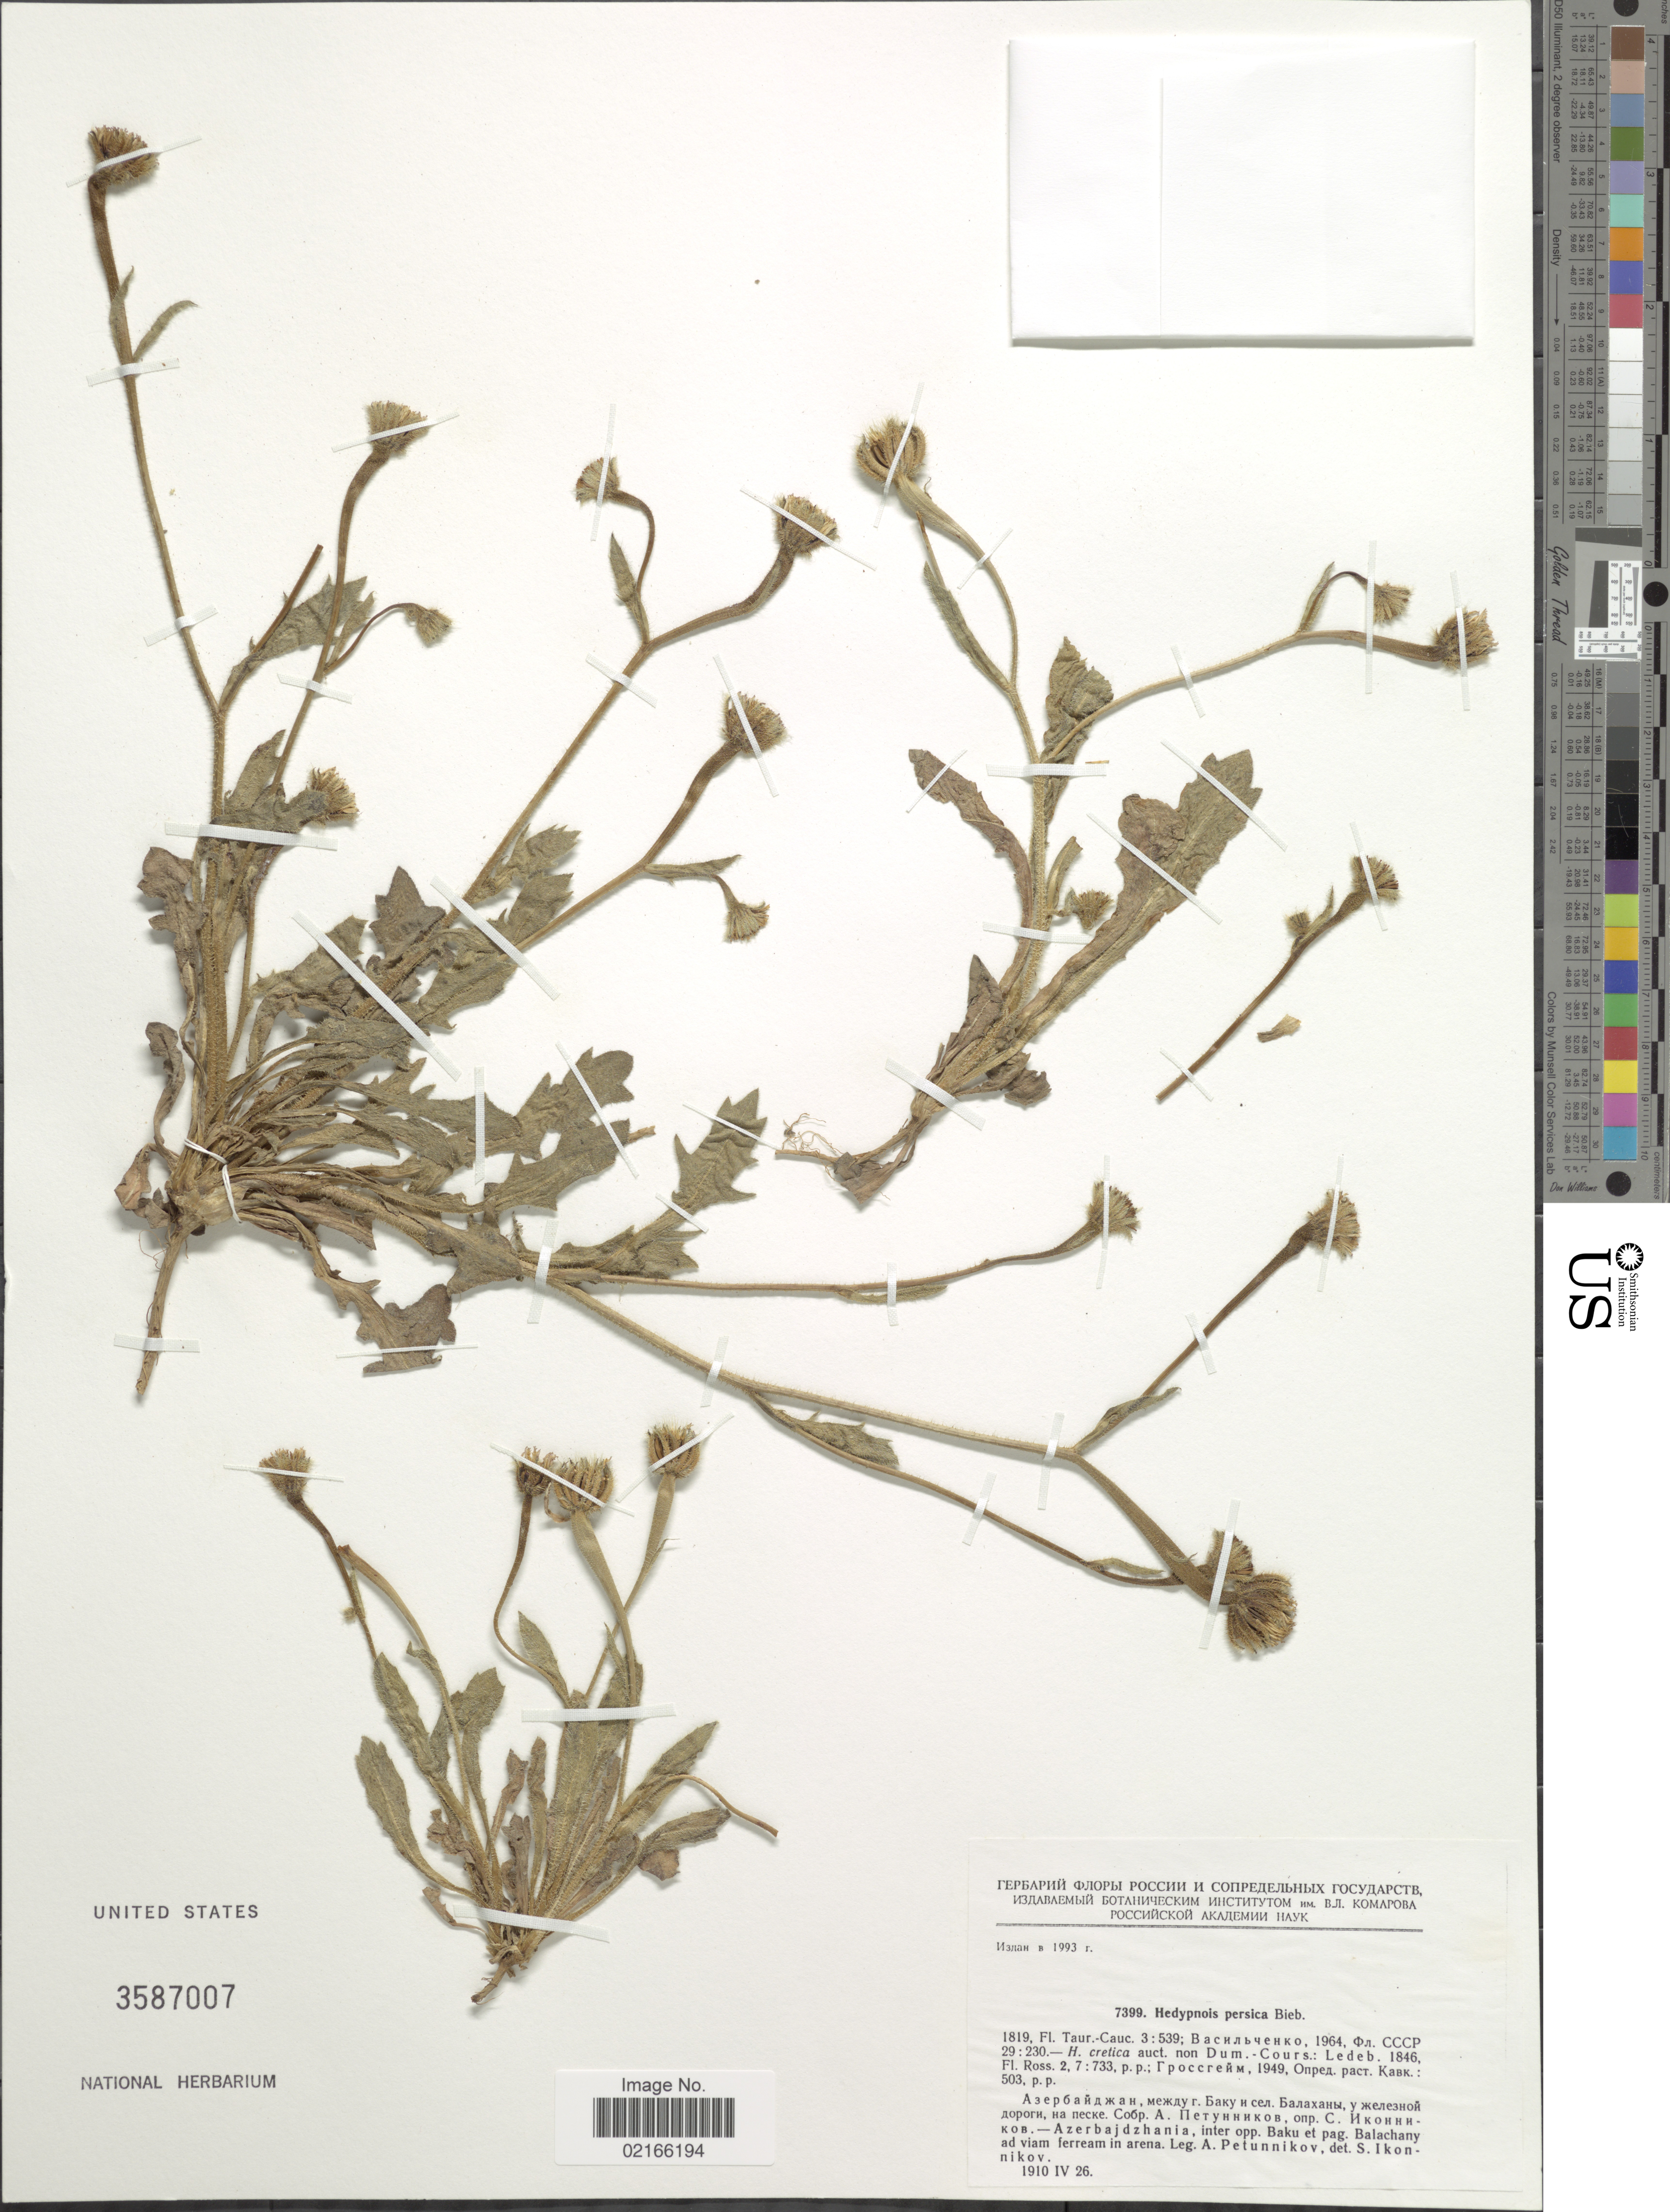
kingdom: Plantae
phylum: Tracheophyta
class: Magnoliopsida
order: Asterales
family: Asteraceae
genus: Hedypnois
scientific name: Hedypnois rhagadioloides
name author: (L.) F.W. Schmidt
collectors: A. Petunnikov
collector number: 7399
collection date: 1910-04-26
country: Azerbaijan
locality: Azerbajdzhania, inter. opp. Baku et pag. Balachany ad viam ferream in arena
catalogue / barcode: US 3587007